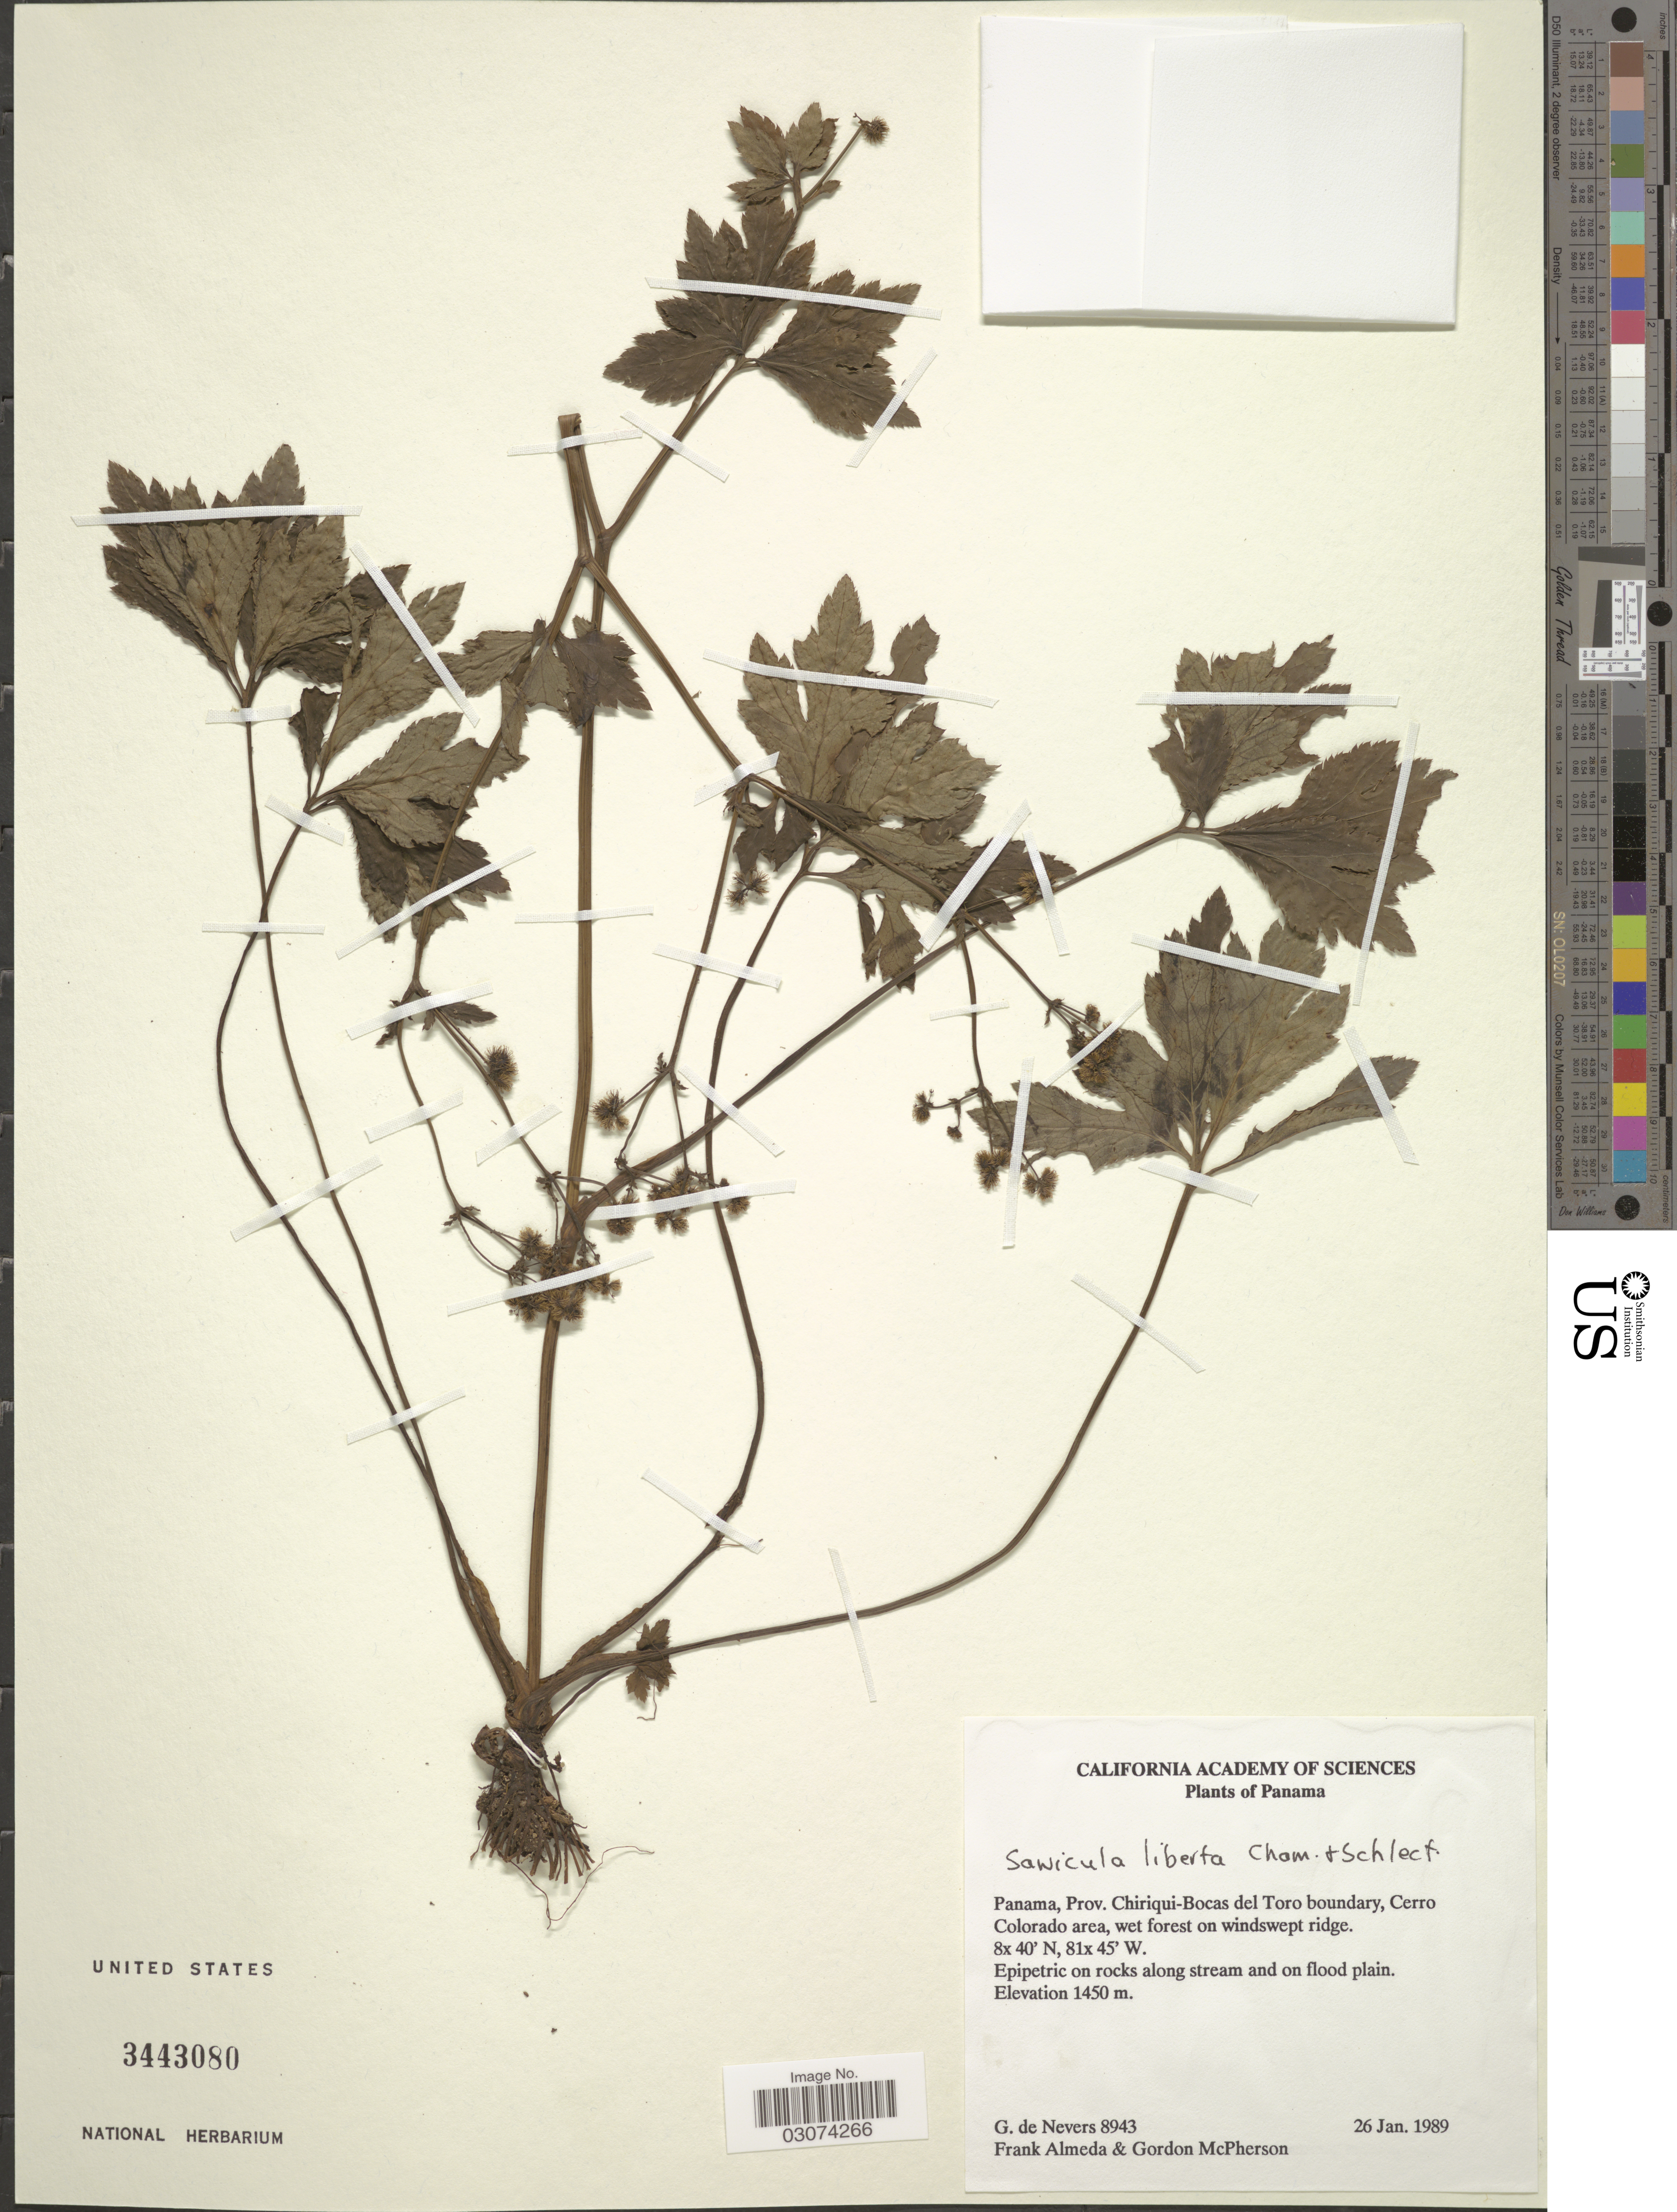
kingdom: Plantae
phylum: Tracheophyta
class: Magnoliopsida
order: Apiales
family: Apiaceae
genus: Sanicula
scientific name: Sanicula liberta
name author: Cham. & Schltdl.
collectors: G. Nevers, F. Almeda & G. McPherson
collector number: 8943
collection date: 1989-01-26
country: Panama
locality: Prov. Chiriqui-Bocas del Toro boundary, Cerro Colorado area, wet forest on windswept ridge.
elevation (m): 1450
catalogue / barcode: US 3443080